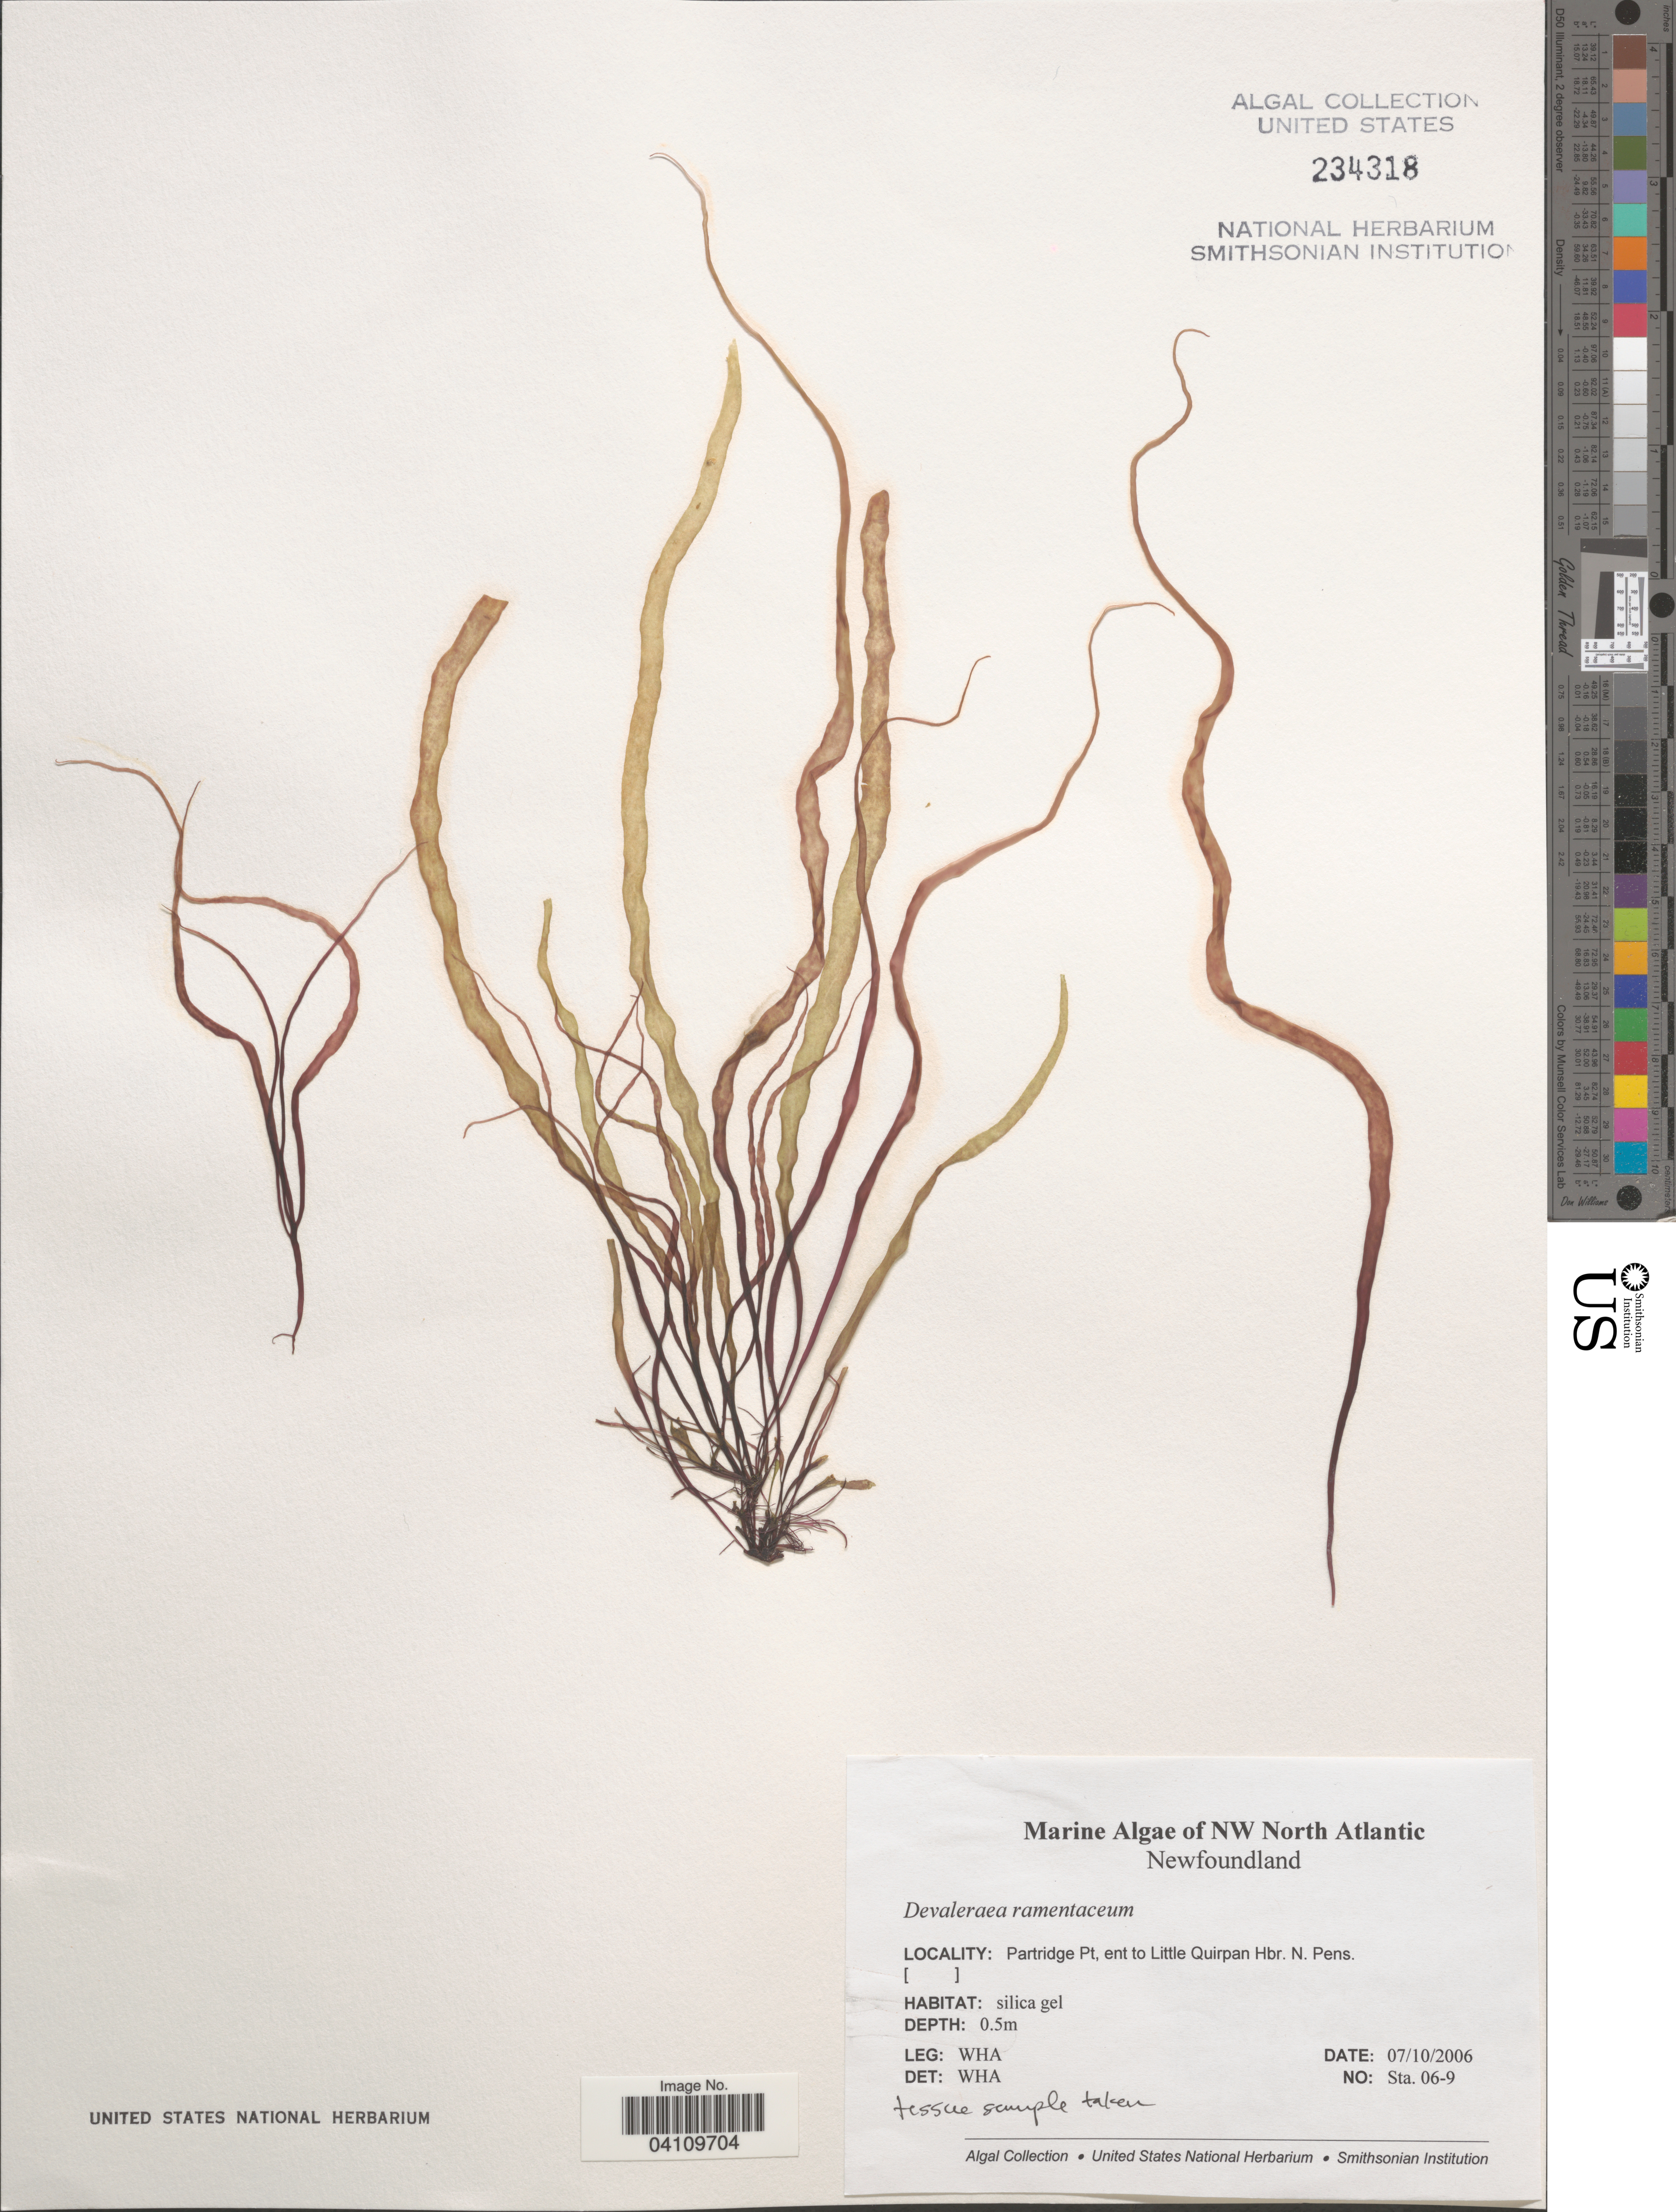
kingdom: Plantae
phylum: Rhodophyta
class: Florideophyceae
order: Palmariales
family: Palmariaceae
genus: Devaleraea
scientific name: Devaleraea ramentacea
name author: (L.) Guiry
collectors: W. H. Adey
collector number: Sta. 06-9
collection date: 2006-10-07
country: Canada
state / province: Newfoundland and Labrador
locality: NW North Atlantic. Partridge Pt, ent to Little Quirpan Hbr. N. Pens.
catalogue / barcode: US 234318